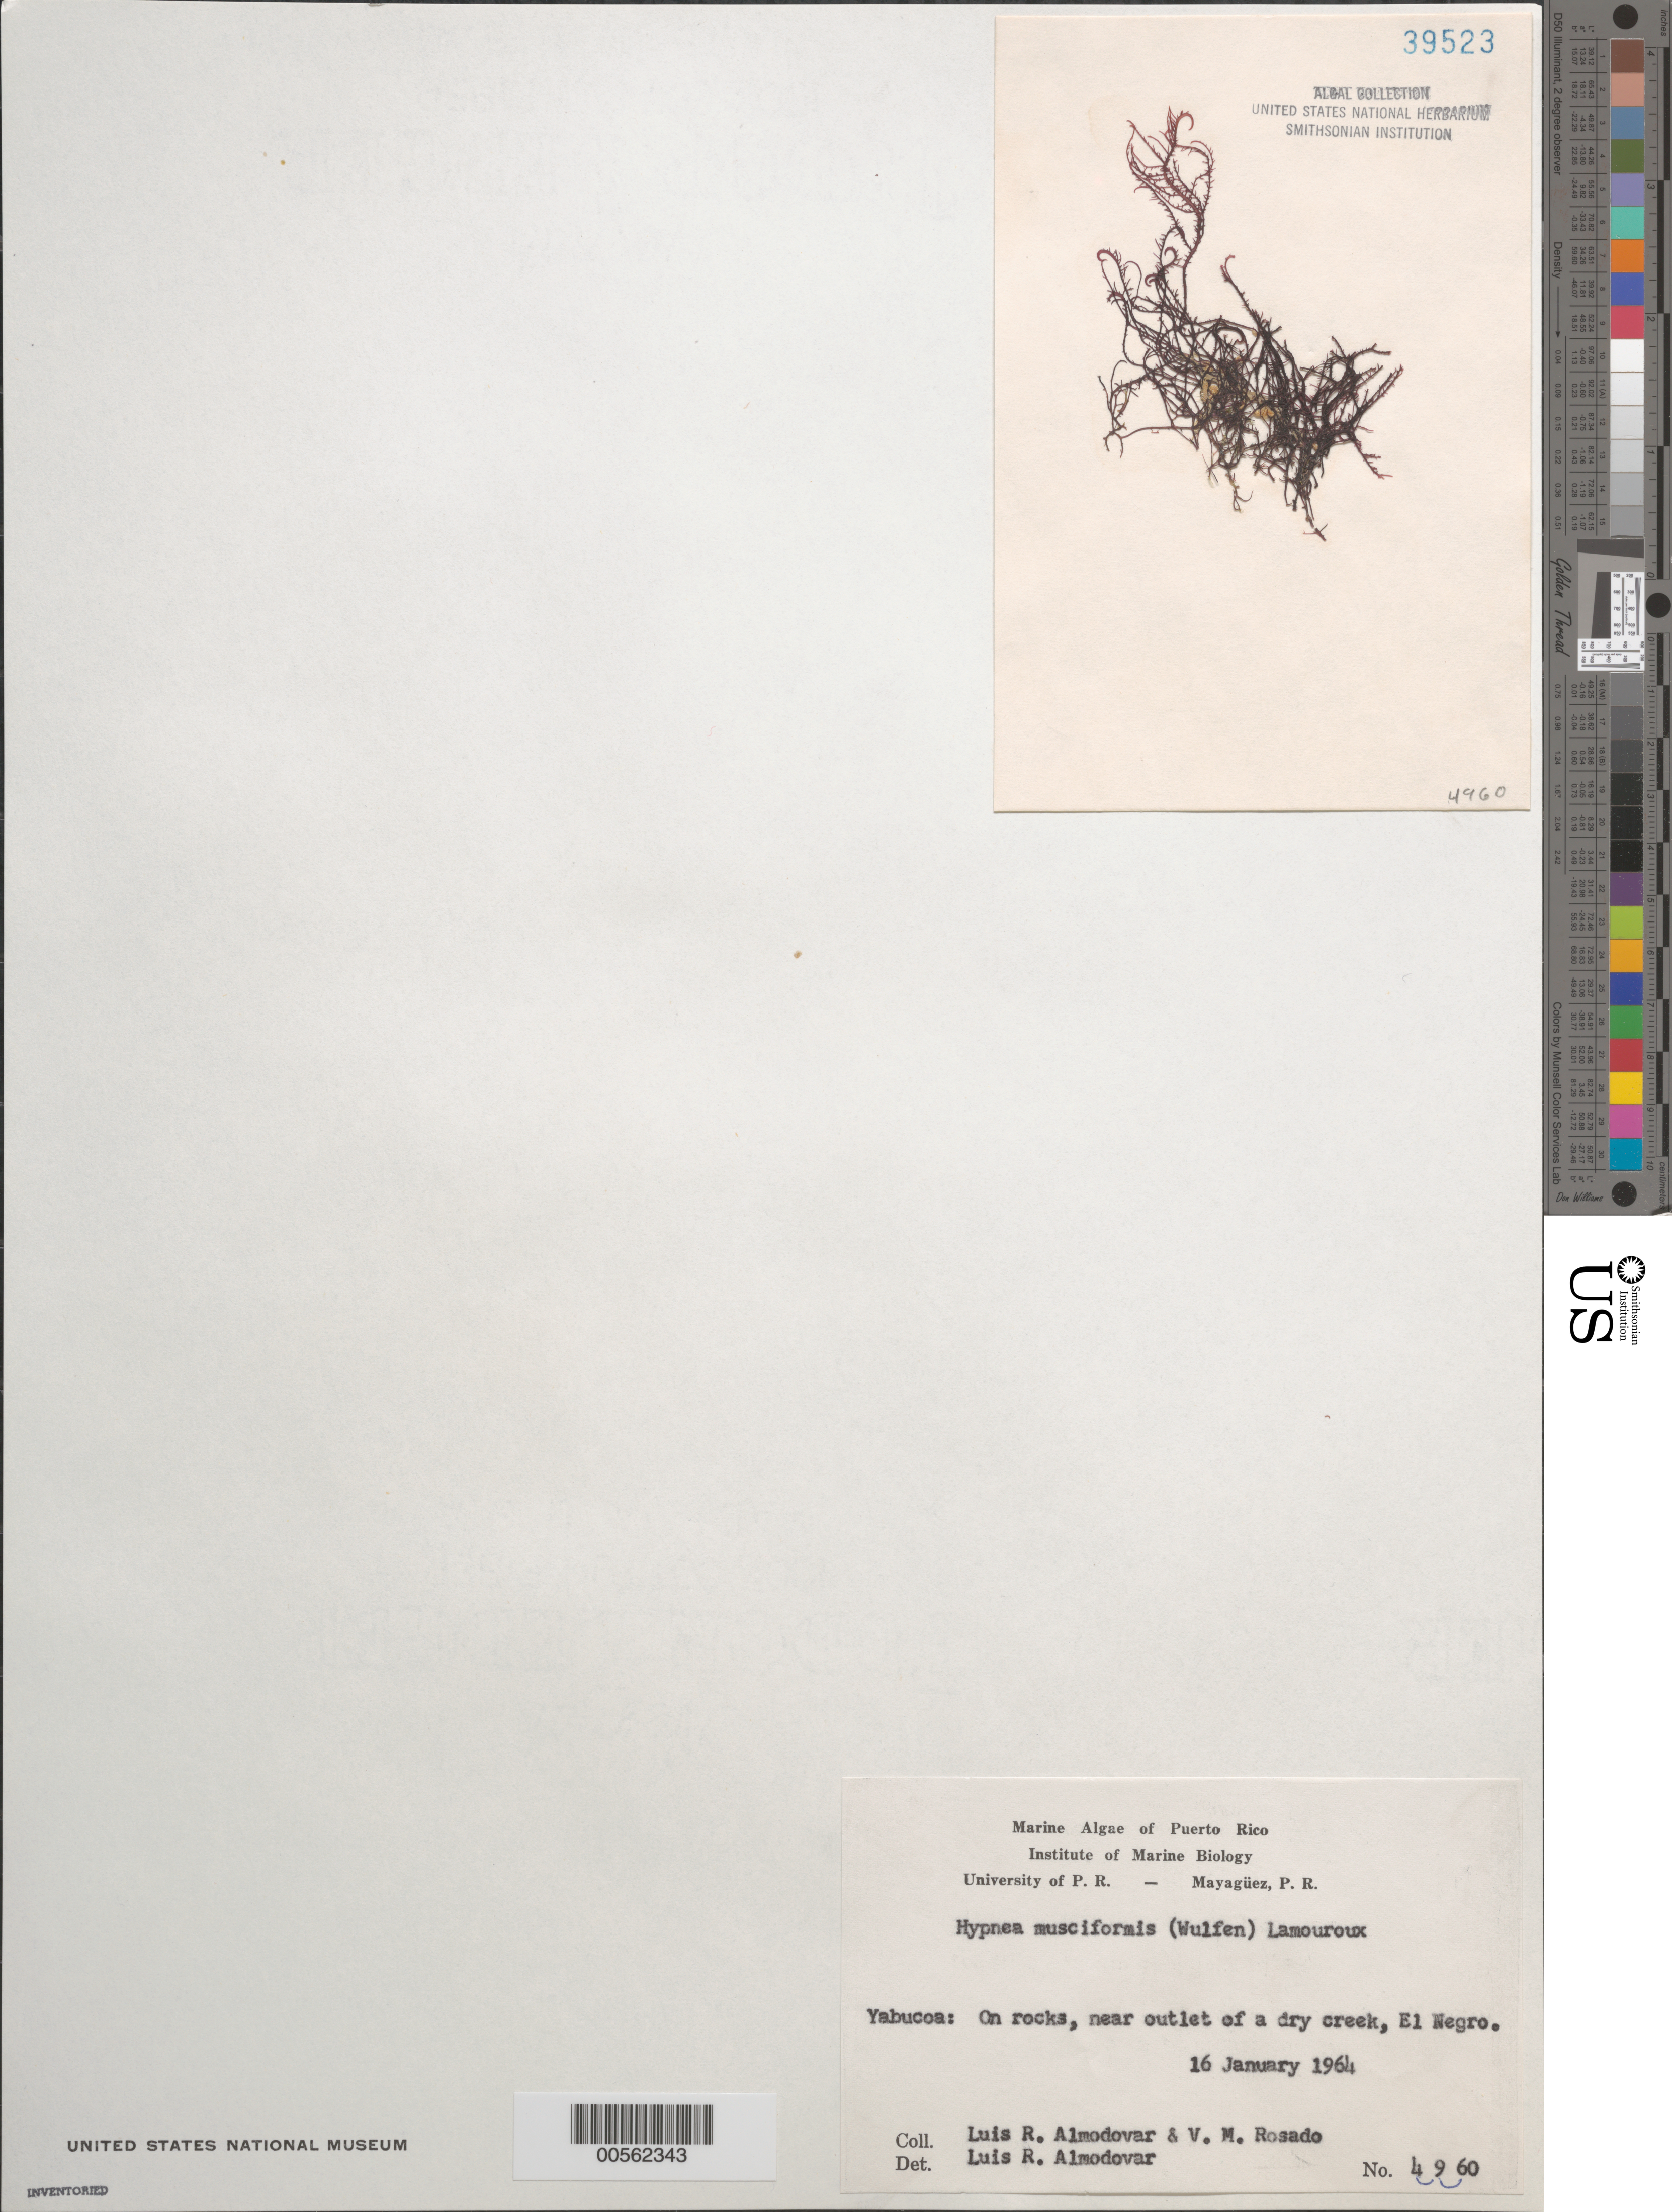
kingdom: Plantae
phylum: Rhodophyta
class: Florideophyceae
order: Gigartinales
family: Cystocloniaceae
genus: Hypnea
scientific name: Hypnea musciformis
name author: (Wulfen) J.V.Lamouroux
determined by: Almodovar, L. R.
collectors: L. Almodovar & V. Rosado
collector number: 4960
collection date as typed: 16 Jan 1964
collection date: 1964-01-16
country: Puerto Rico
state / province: Yabucoa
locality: El Negro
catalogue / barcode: US 39523